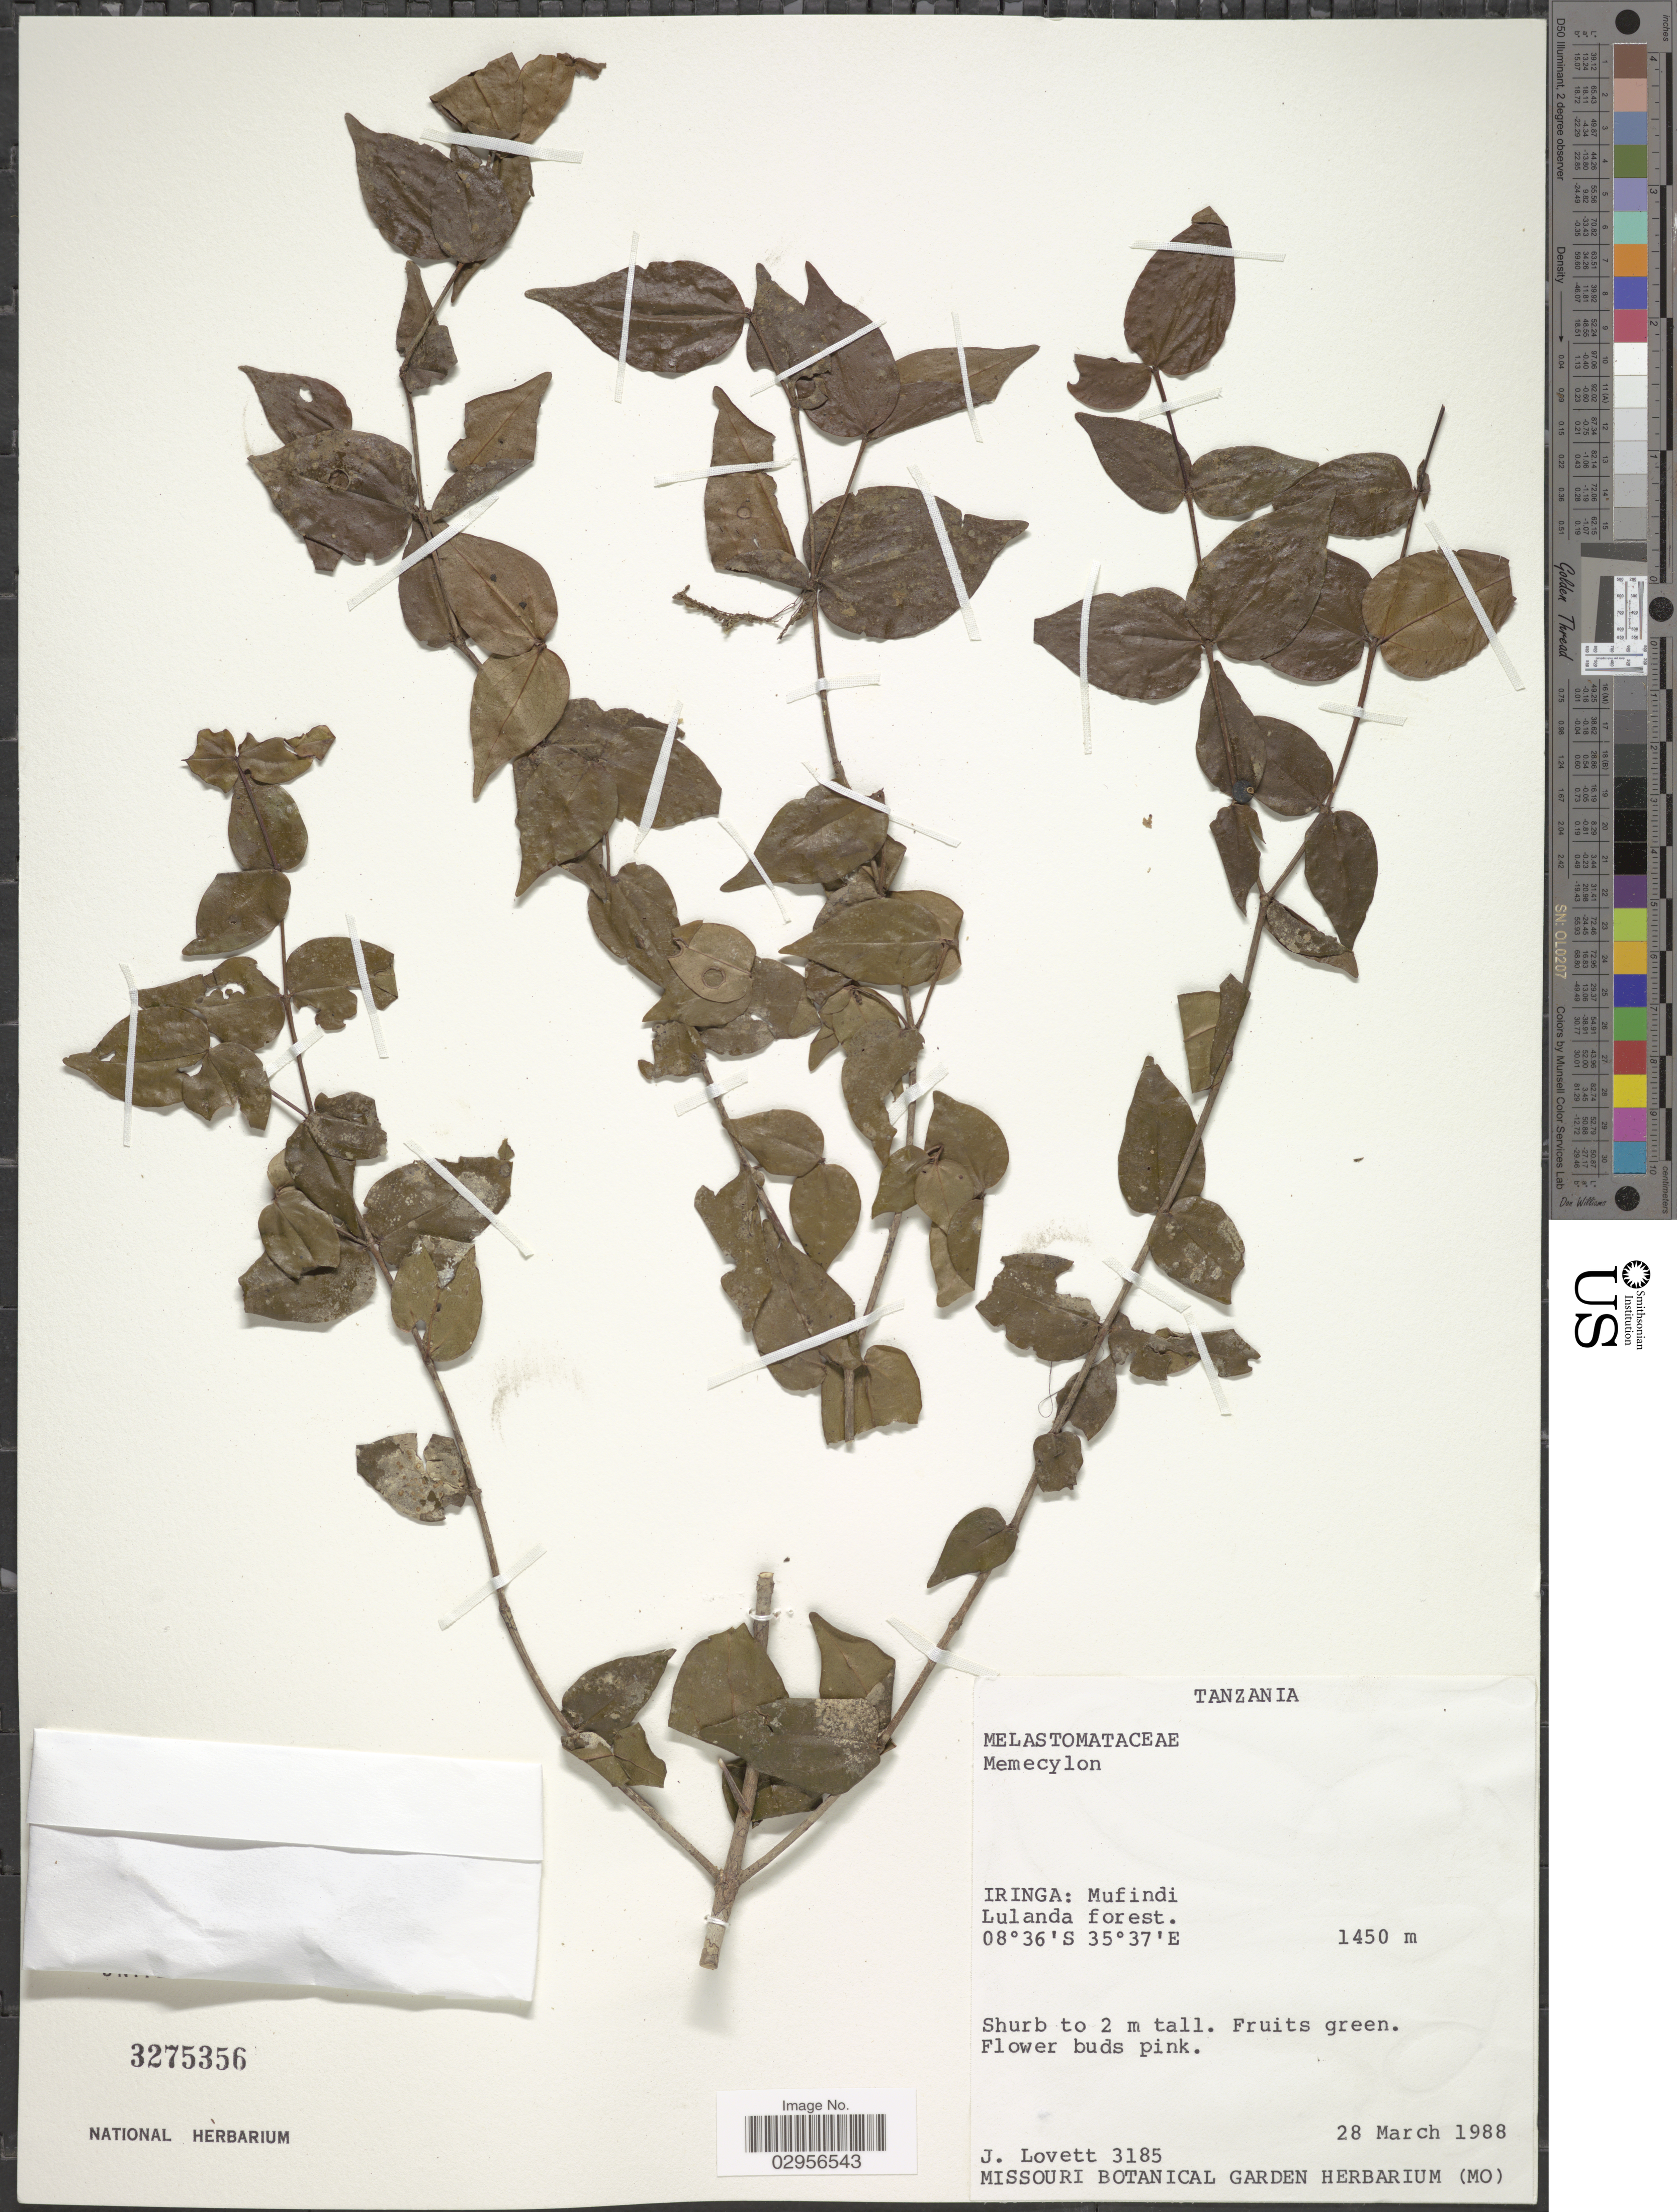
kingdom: Plantae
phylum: Tracheophyta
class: Magnoliopsida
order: Myrtales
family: Melastomataceae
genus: Memecylon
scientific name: Memecylon sp.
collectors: J. Lovett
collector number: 3185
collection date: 1988-03-28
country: Tanzania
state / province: Iringa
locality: Mufindi, Lulanda forest.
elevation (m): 1450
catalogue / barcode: US 3275356